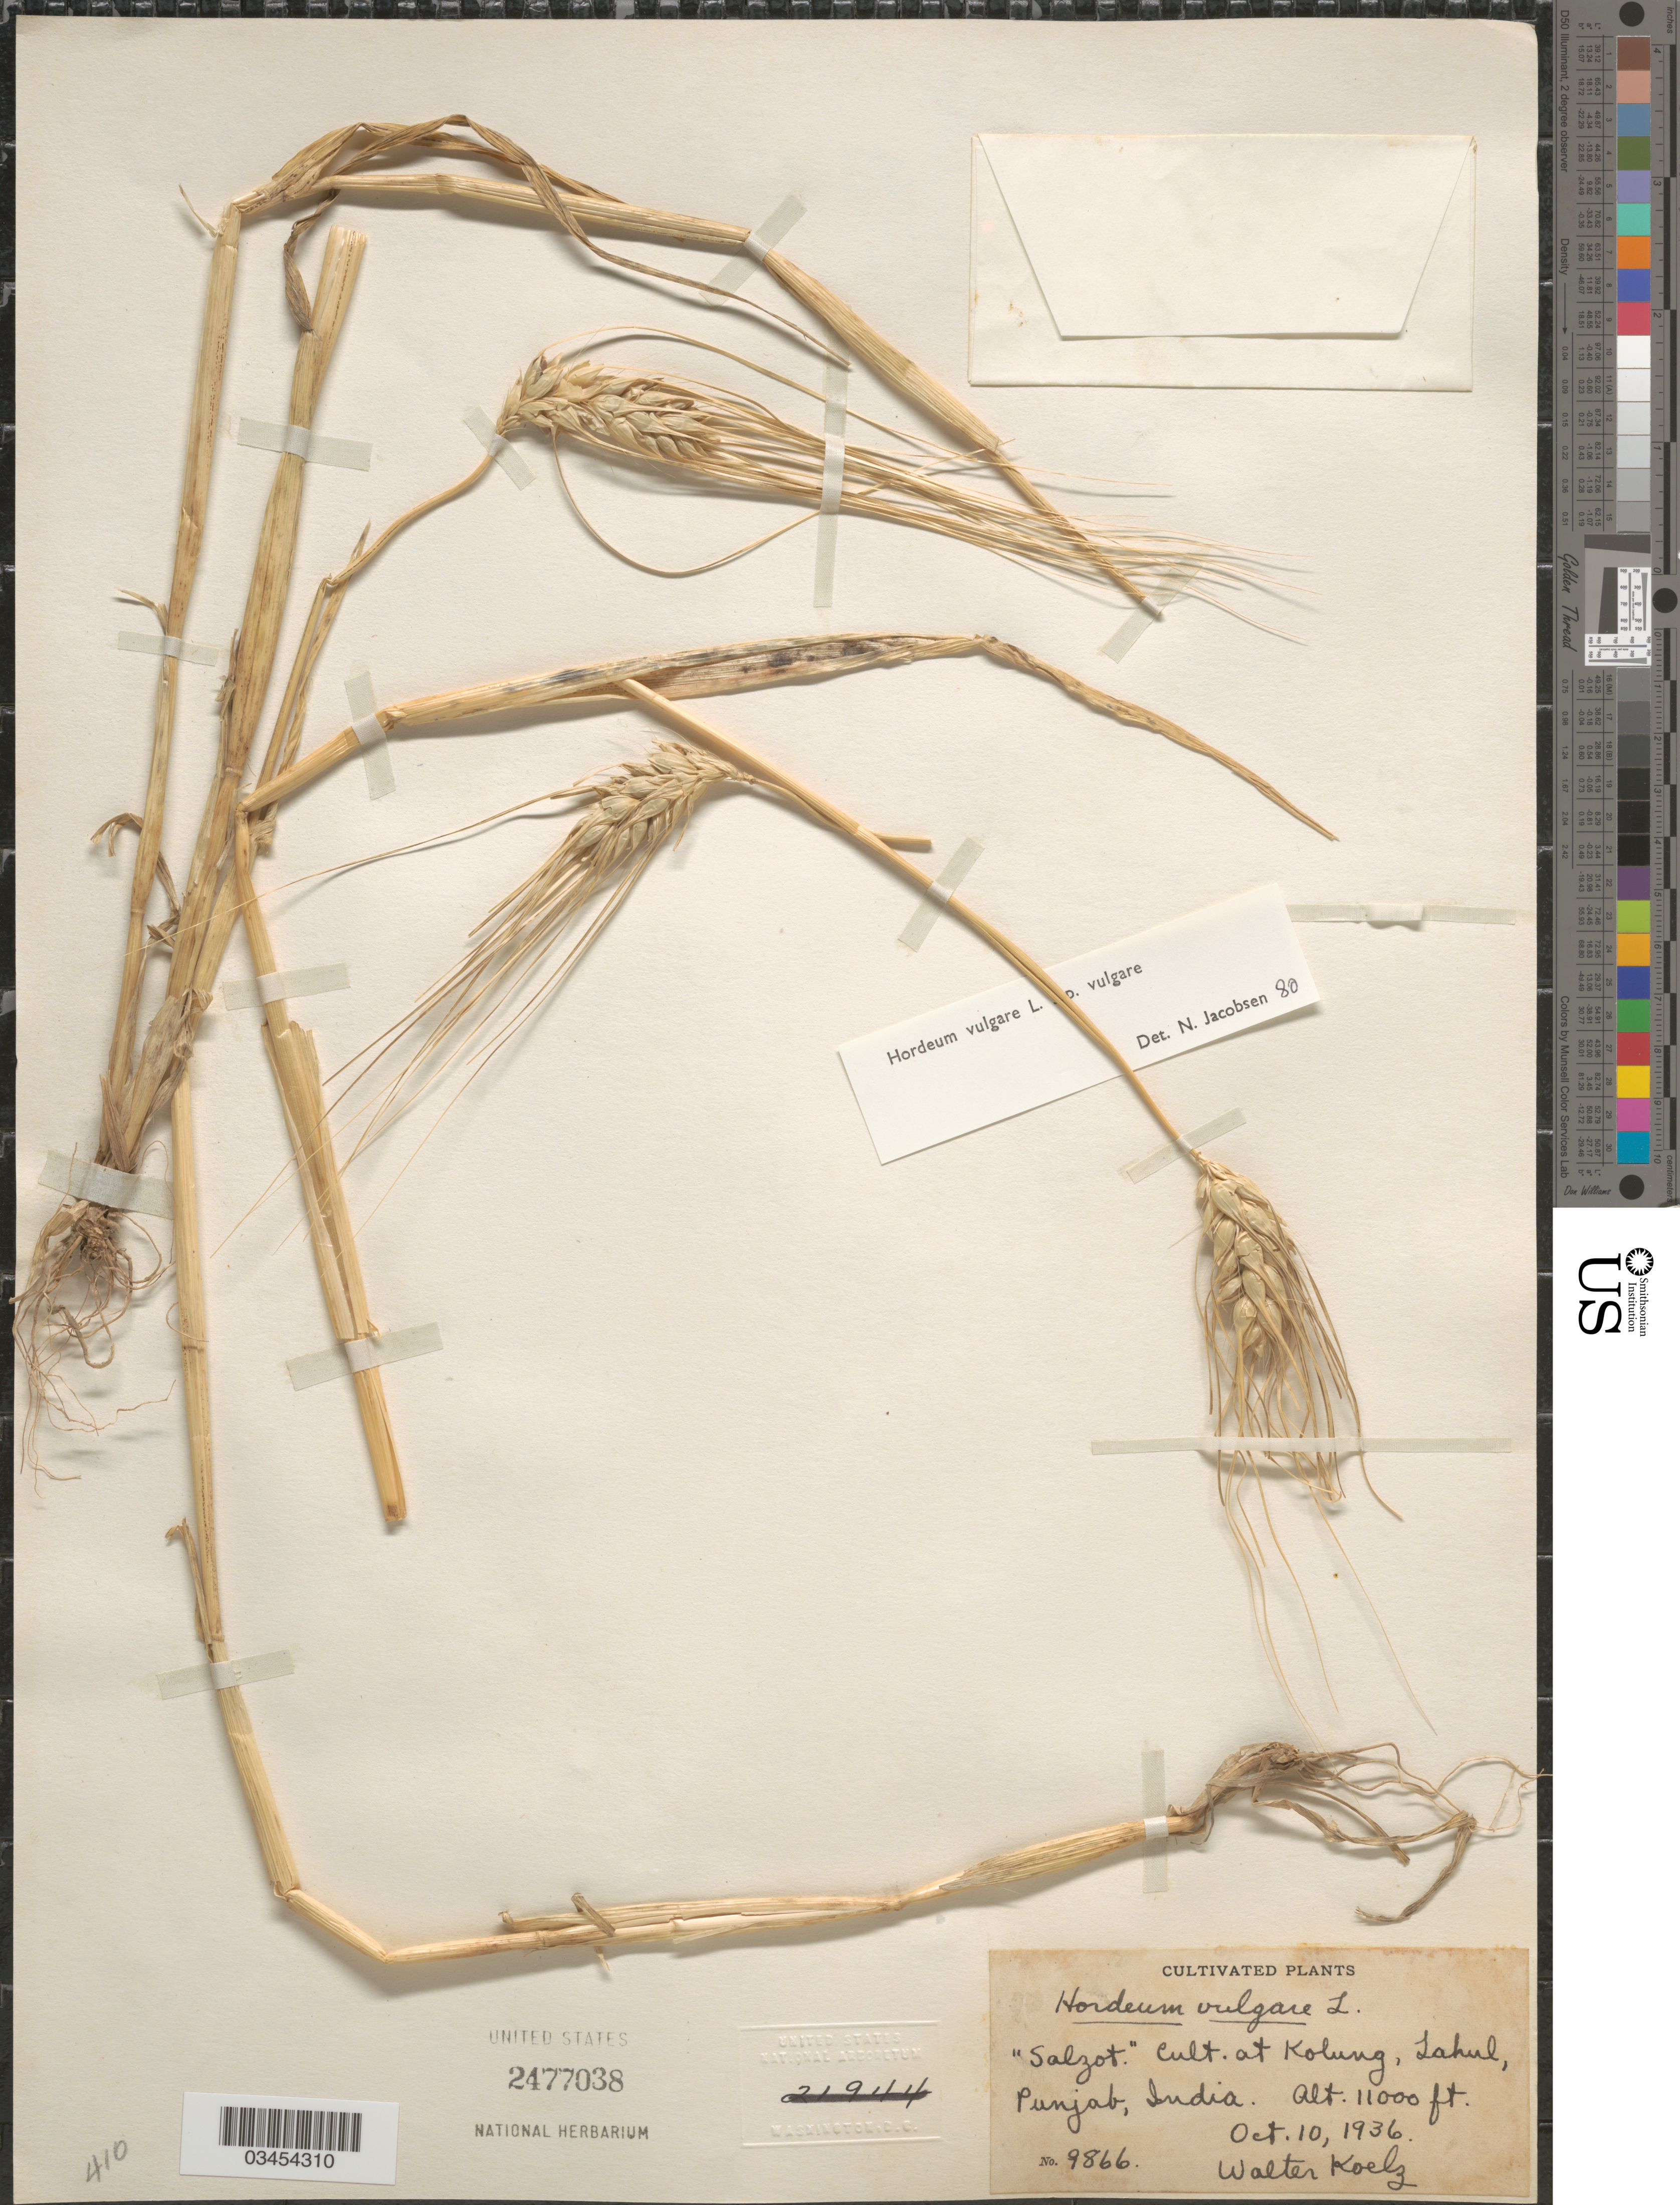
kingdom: Plantae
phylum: Tracheophyta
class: Liliopsida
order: Poales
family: Poaceae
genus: Hordeum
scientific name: Hordeum vulgare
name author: L.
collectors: W. N. Koelz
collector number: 9866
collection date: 1936-10-10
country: India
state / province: Punjab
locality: Salzot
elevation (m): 3353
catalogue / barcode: US 2477038